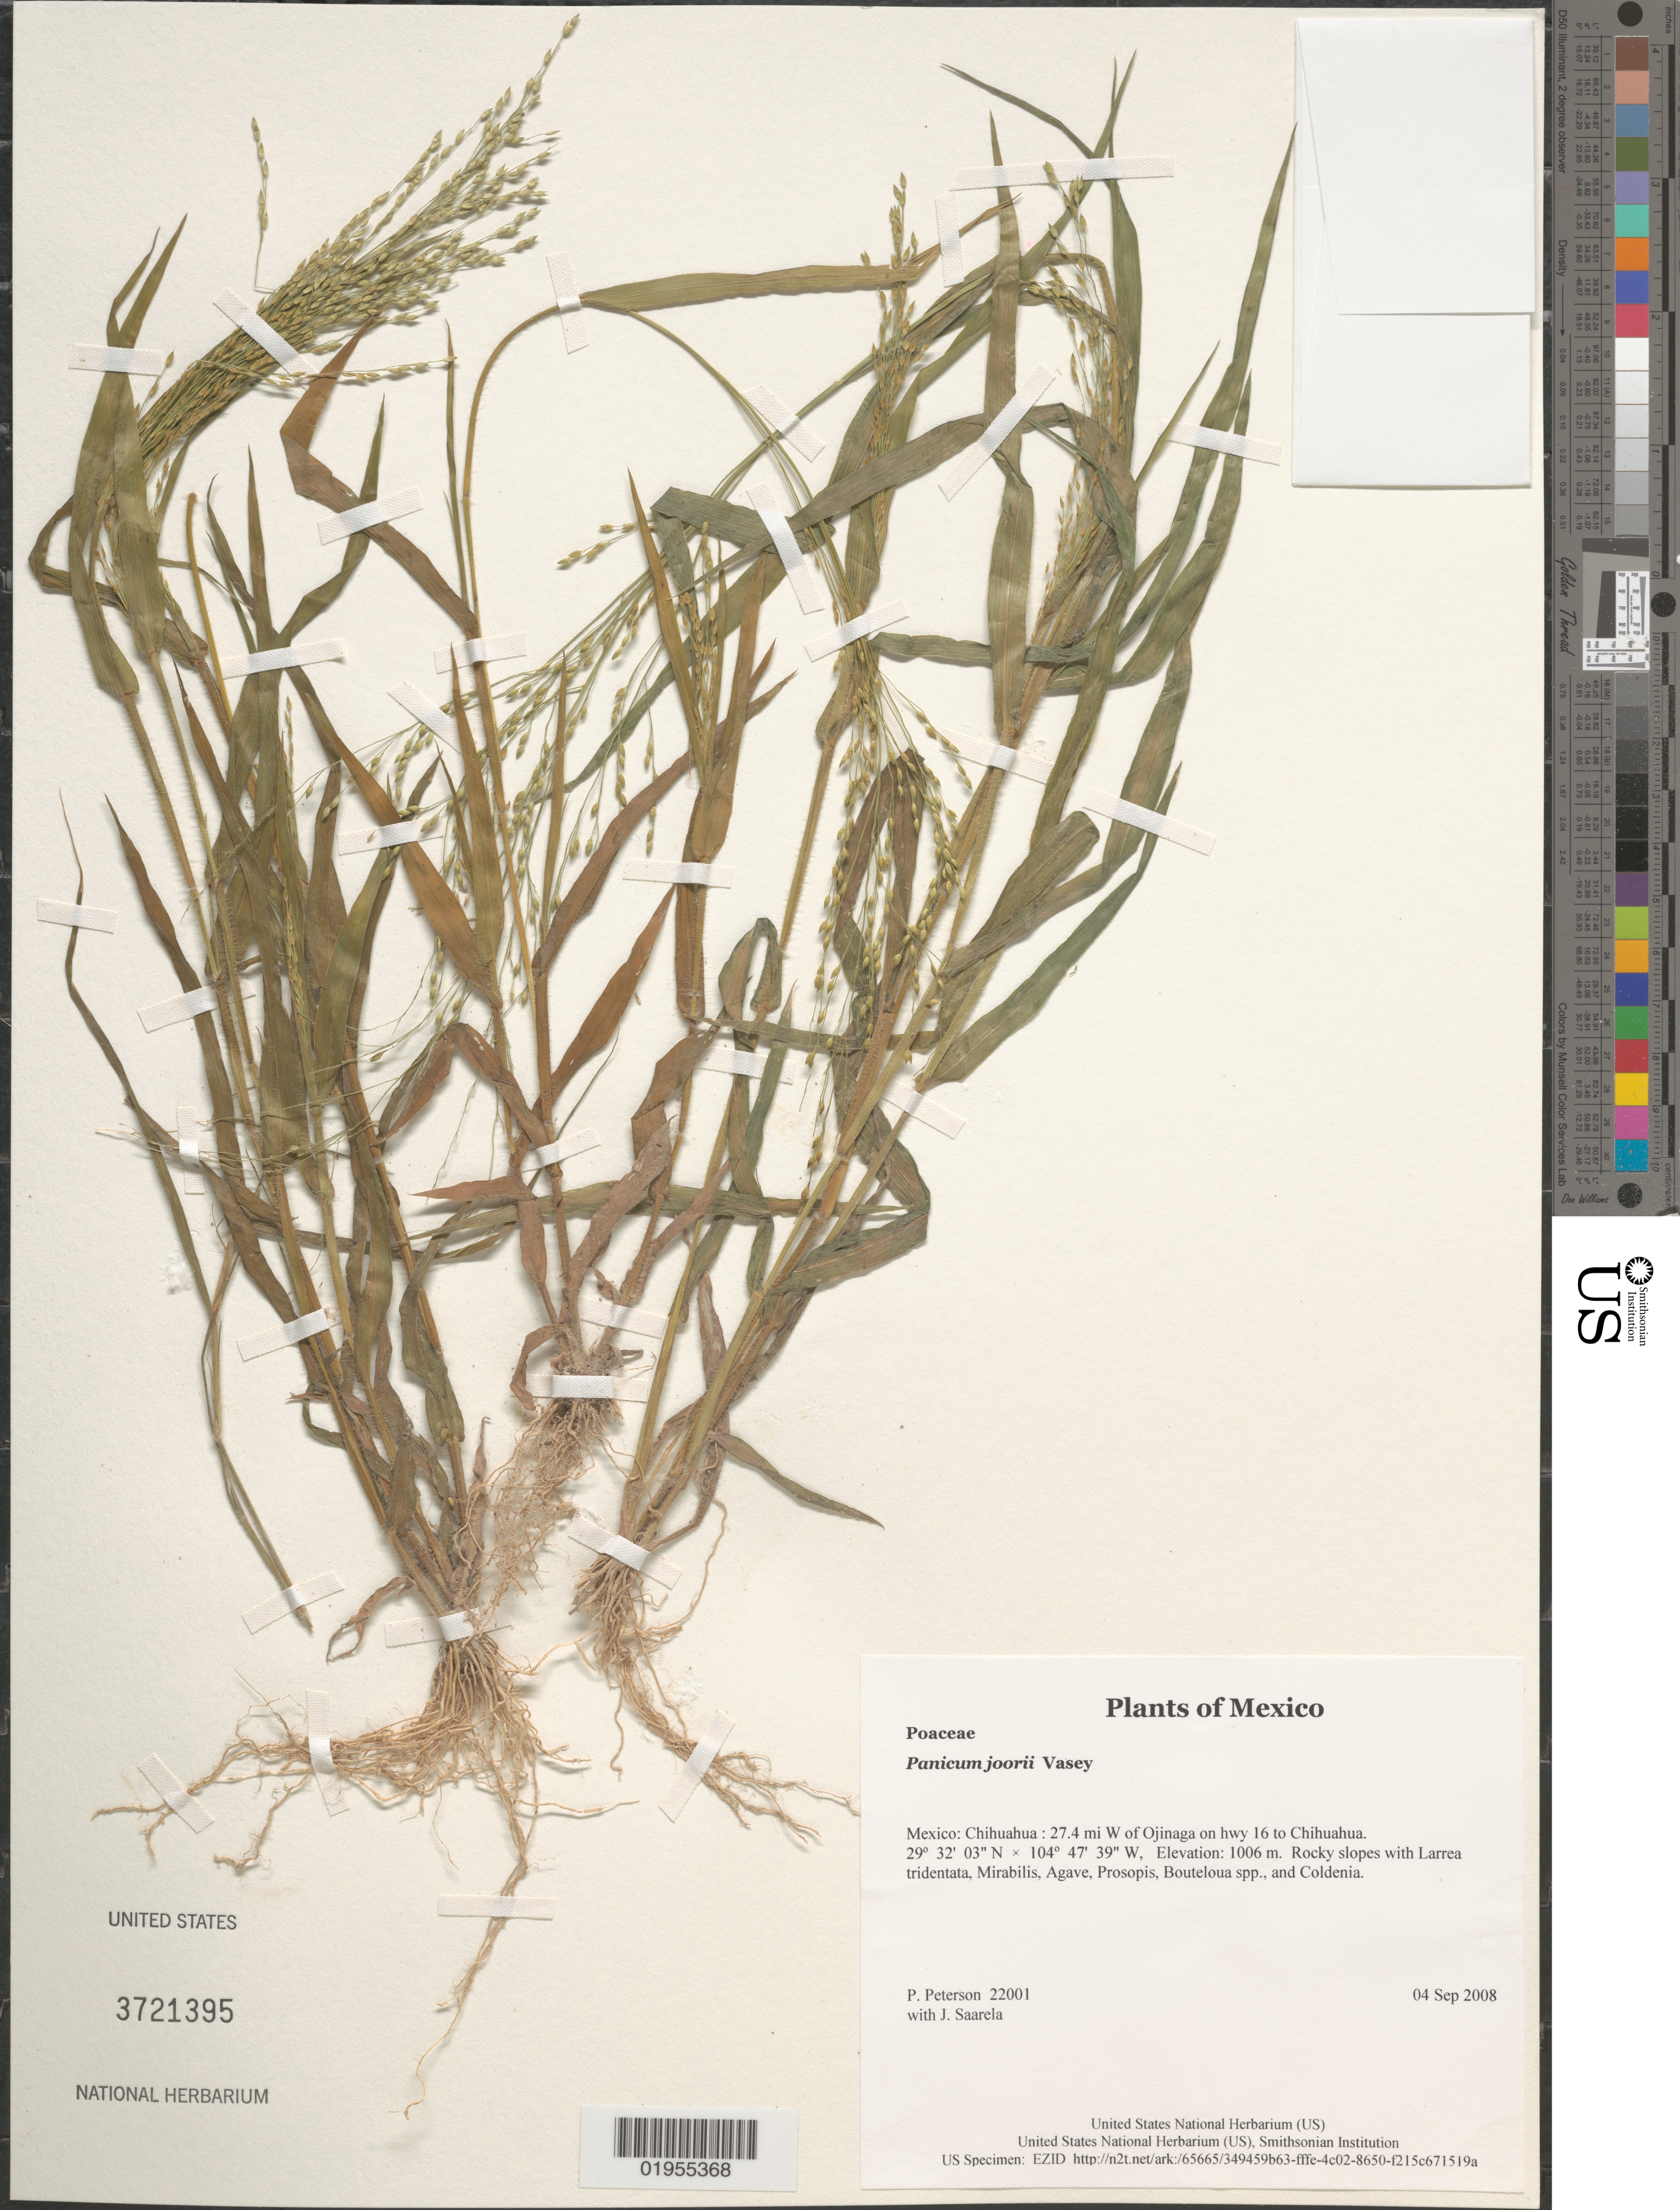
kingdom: Plantae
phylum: Tracheophyta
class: Liliopsida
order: Poales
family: Poaceae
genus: Panicum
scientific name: Panicum sp.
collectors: P. M. Peterson & J. Saarela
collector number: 22001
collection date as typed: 04 Sep 2008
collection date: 2008-09-04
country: Mexico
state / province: Chihuahua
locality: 27.4 mi W of Ojinaga on hwy 16 to Chihuahua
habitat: Rocky slopes with Larrea tridentata, Mirabilis, Agave, Prosopis, Bouteloua spp., and Coldenia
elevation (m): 1006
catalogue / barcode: US 3721395